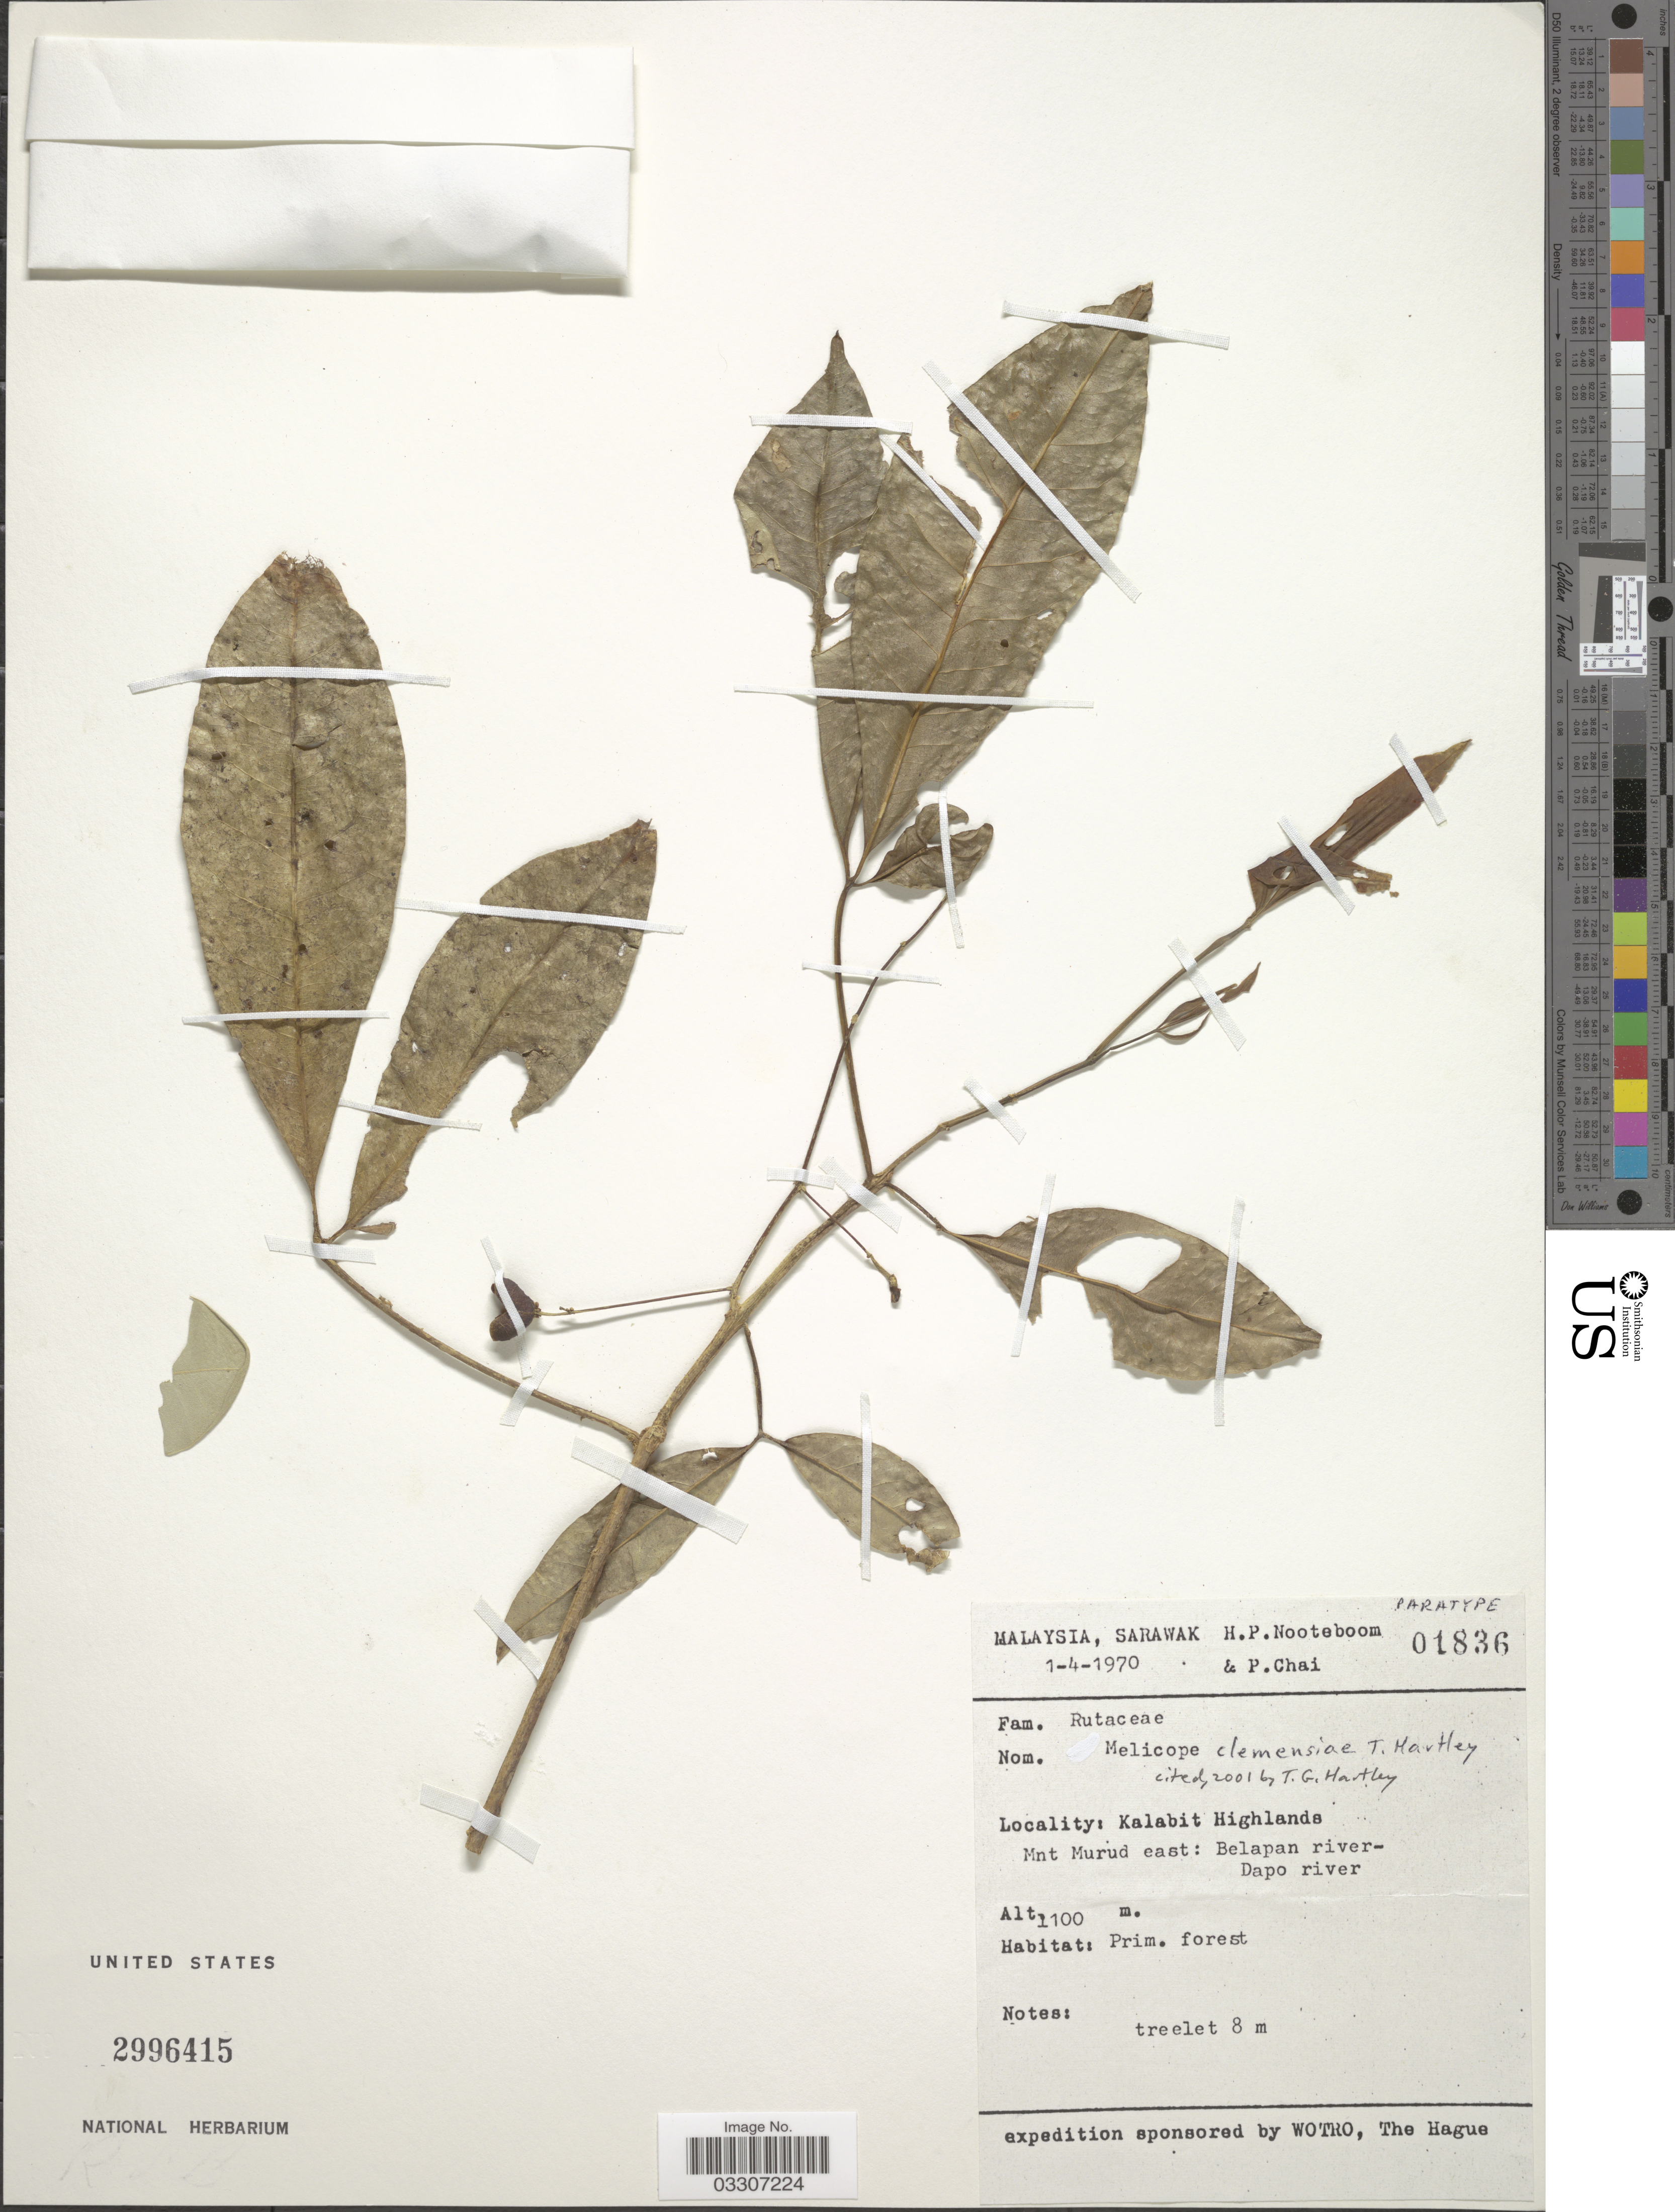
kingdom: Plantae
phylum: Tracheophyta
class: Magnoliopsida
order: Sapindales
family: Rutaceae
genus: Melicope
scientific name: Melicope clemensiae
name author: T.G. Hartley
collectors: H. P. Nooteboom & P. Chai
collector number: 01836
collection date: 1970-04-01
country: Malaysia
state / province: Sarawak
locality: Kalabit Highlands. Mnt Murud east: Belapan river-Dapo river.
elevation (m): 1100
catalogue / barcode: US 2996415